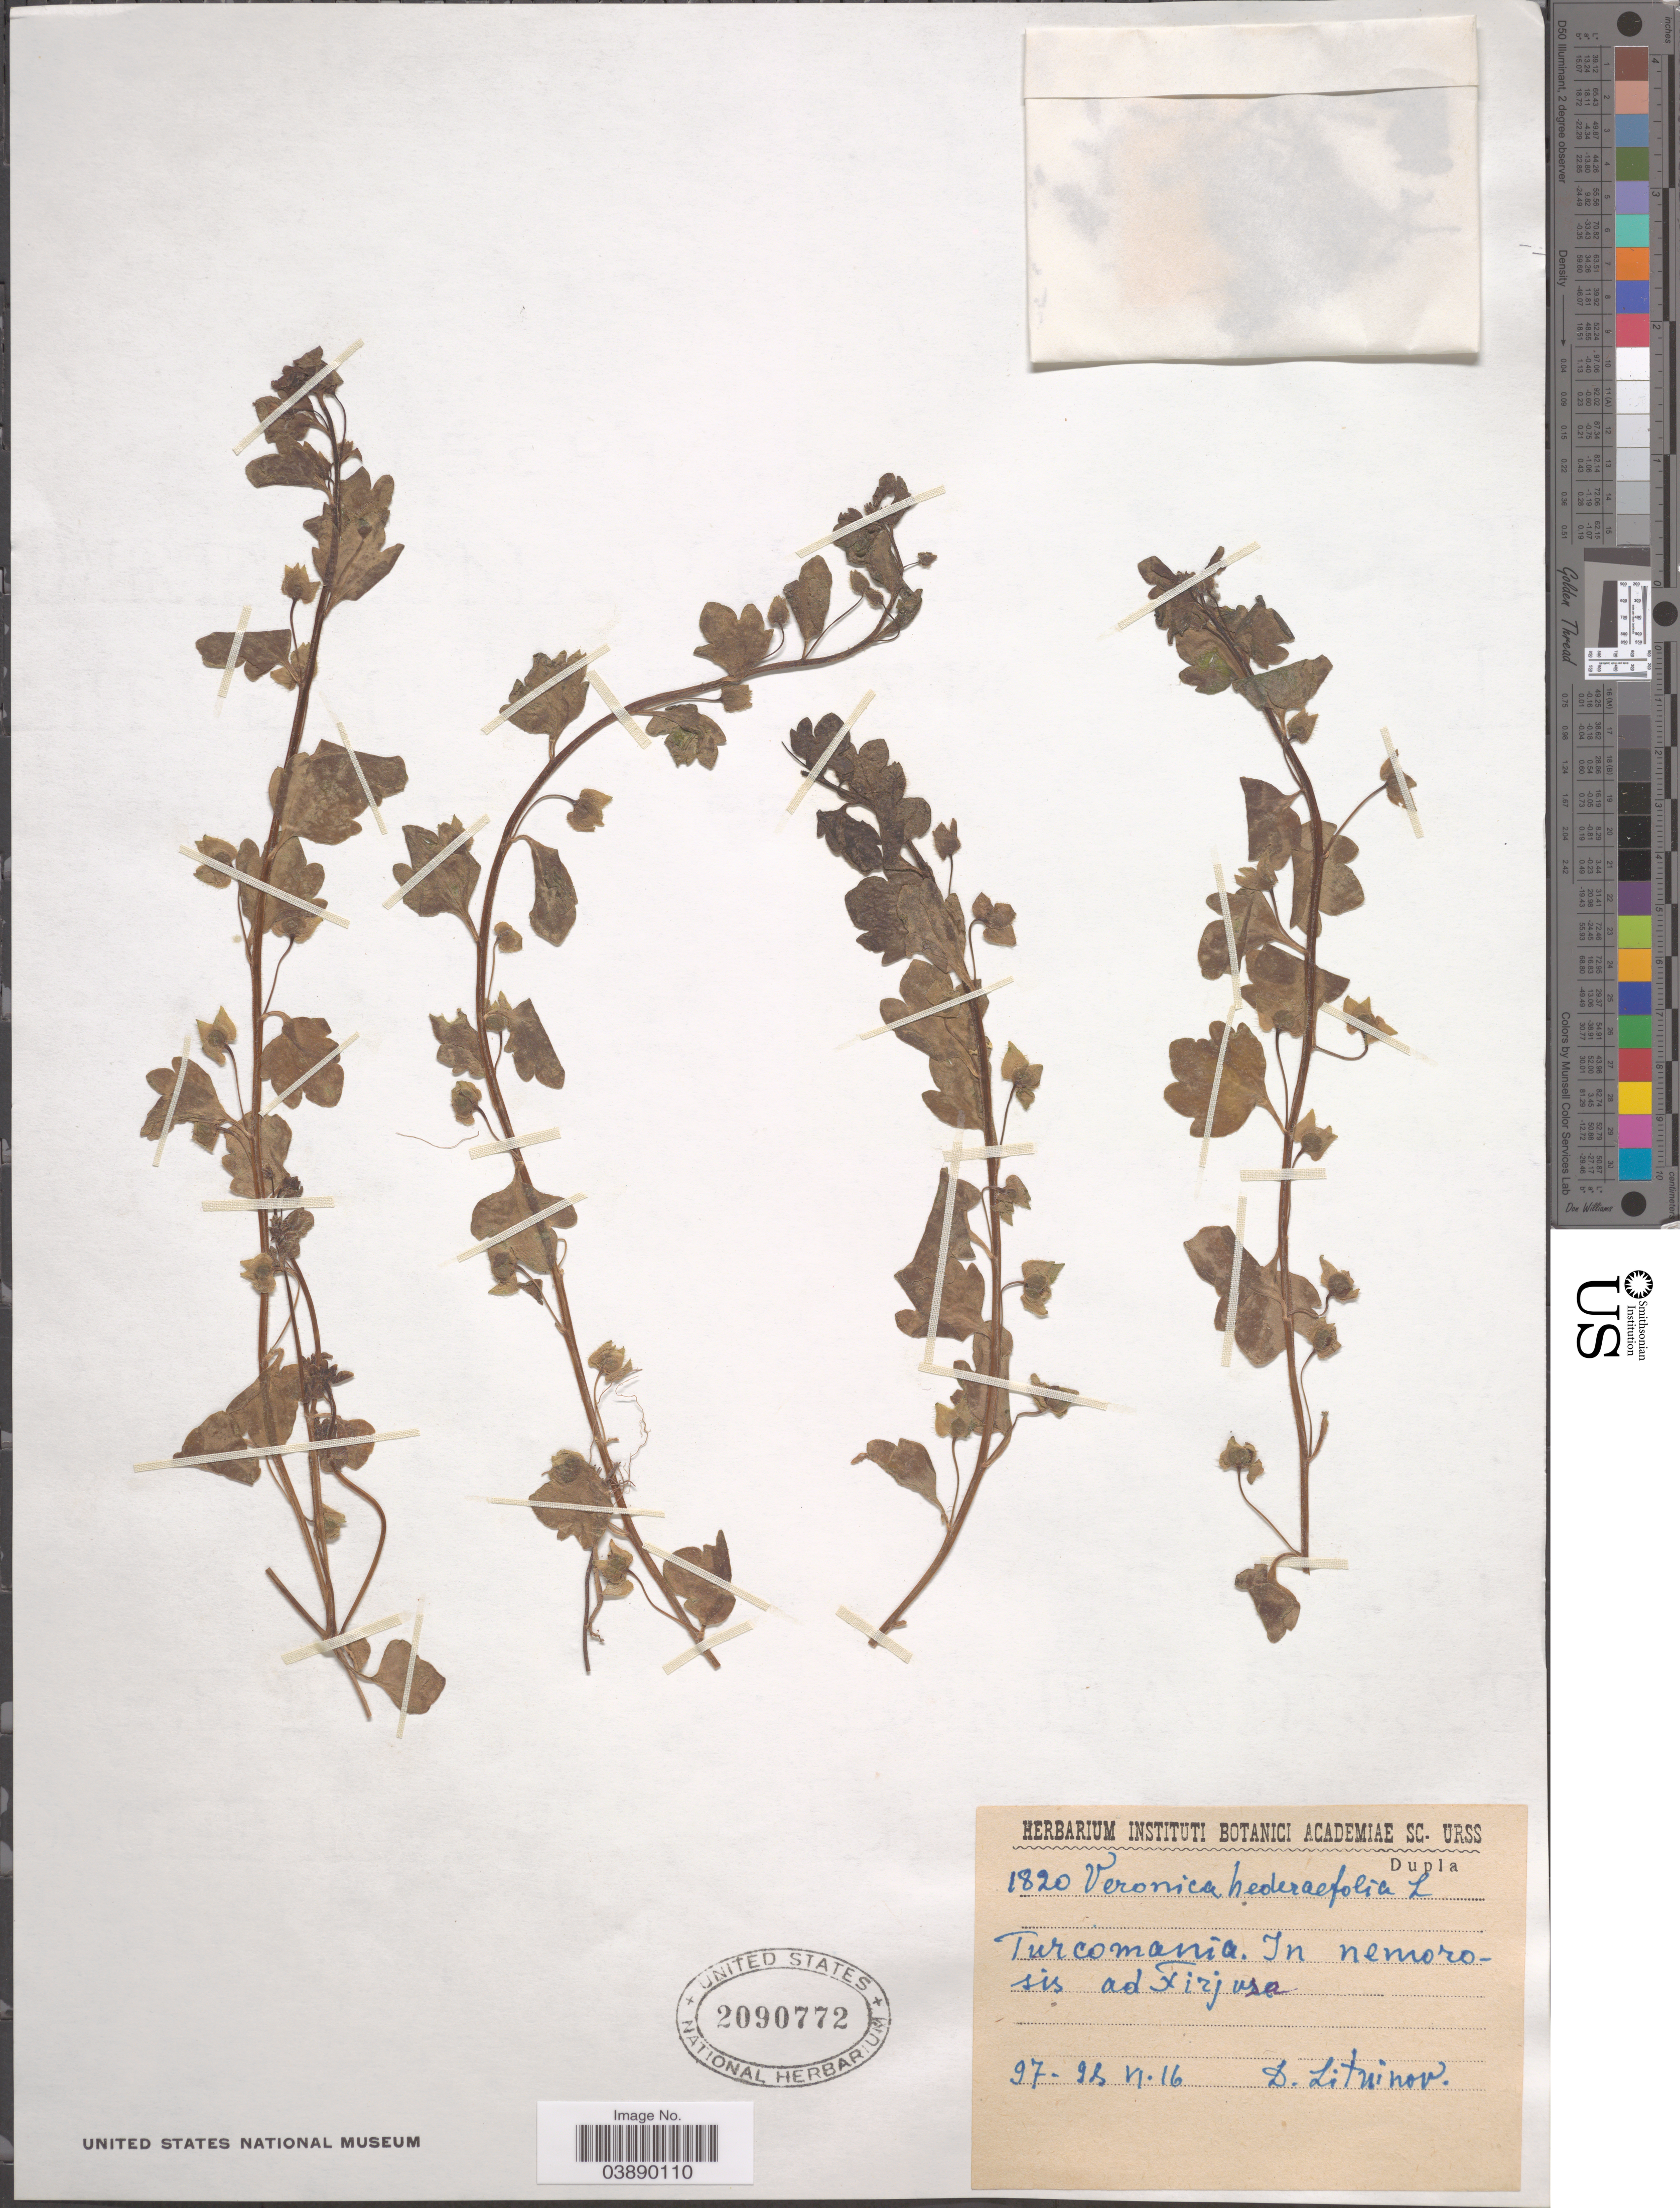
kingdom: Plantae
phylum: Tracheophyta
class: Magnoliopsida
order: Lamiales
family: Plantaginaceae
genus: Veronica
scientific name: Veronica hederifolia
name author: L.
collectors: D. Litvinov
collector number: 1820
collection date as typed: Transcribed d/m/y: 16/6/97 to 16/6/98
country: Turkmenistan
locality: Turcomania. In nemorosis ad Firjusa.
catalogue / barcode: US 2090772